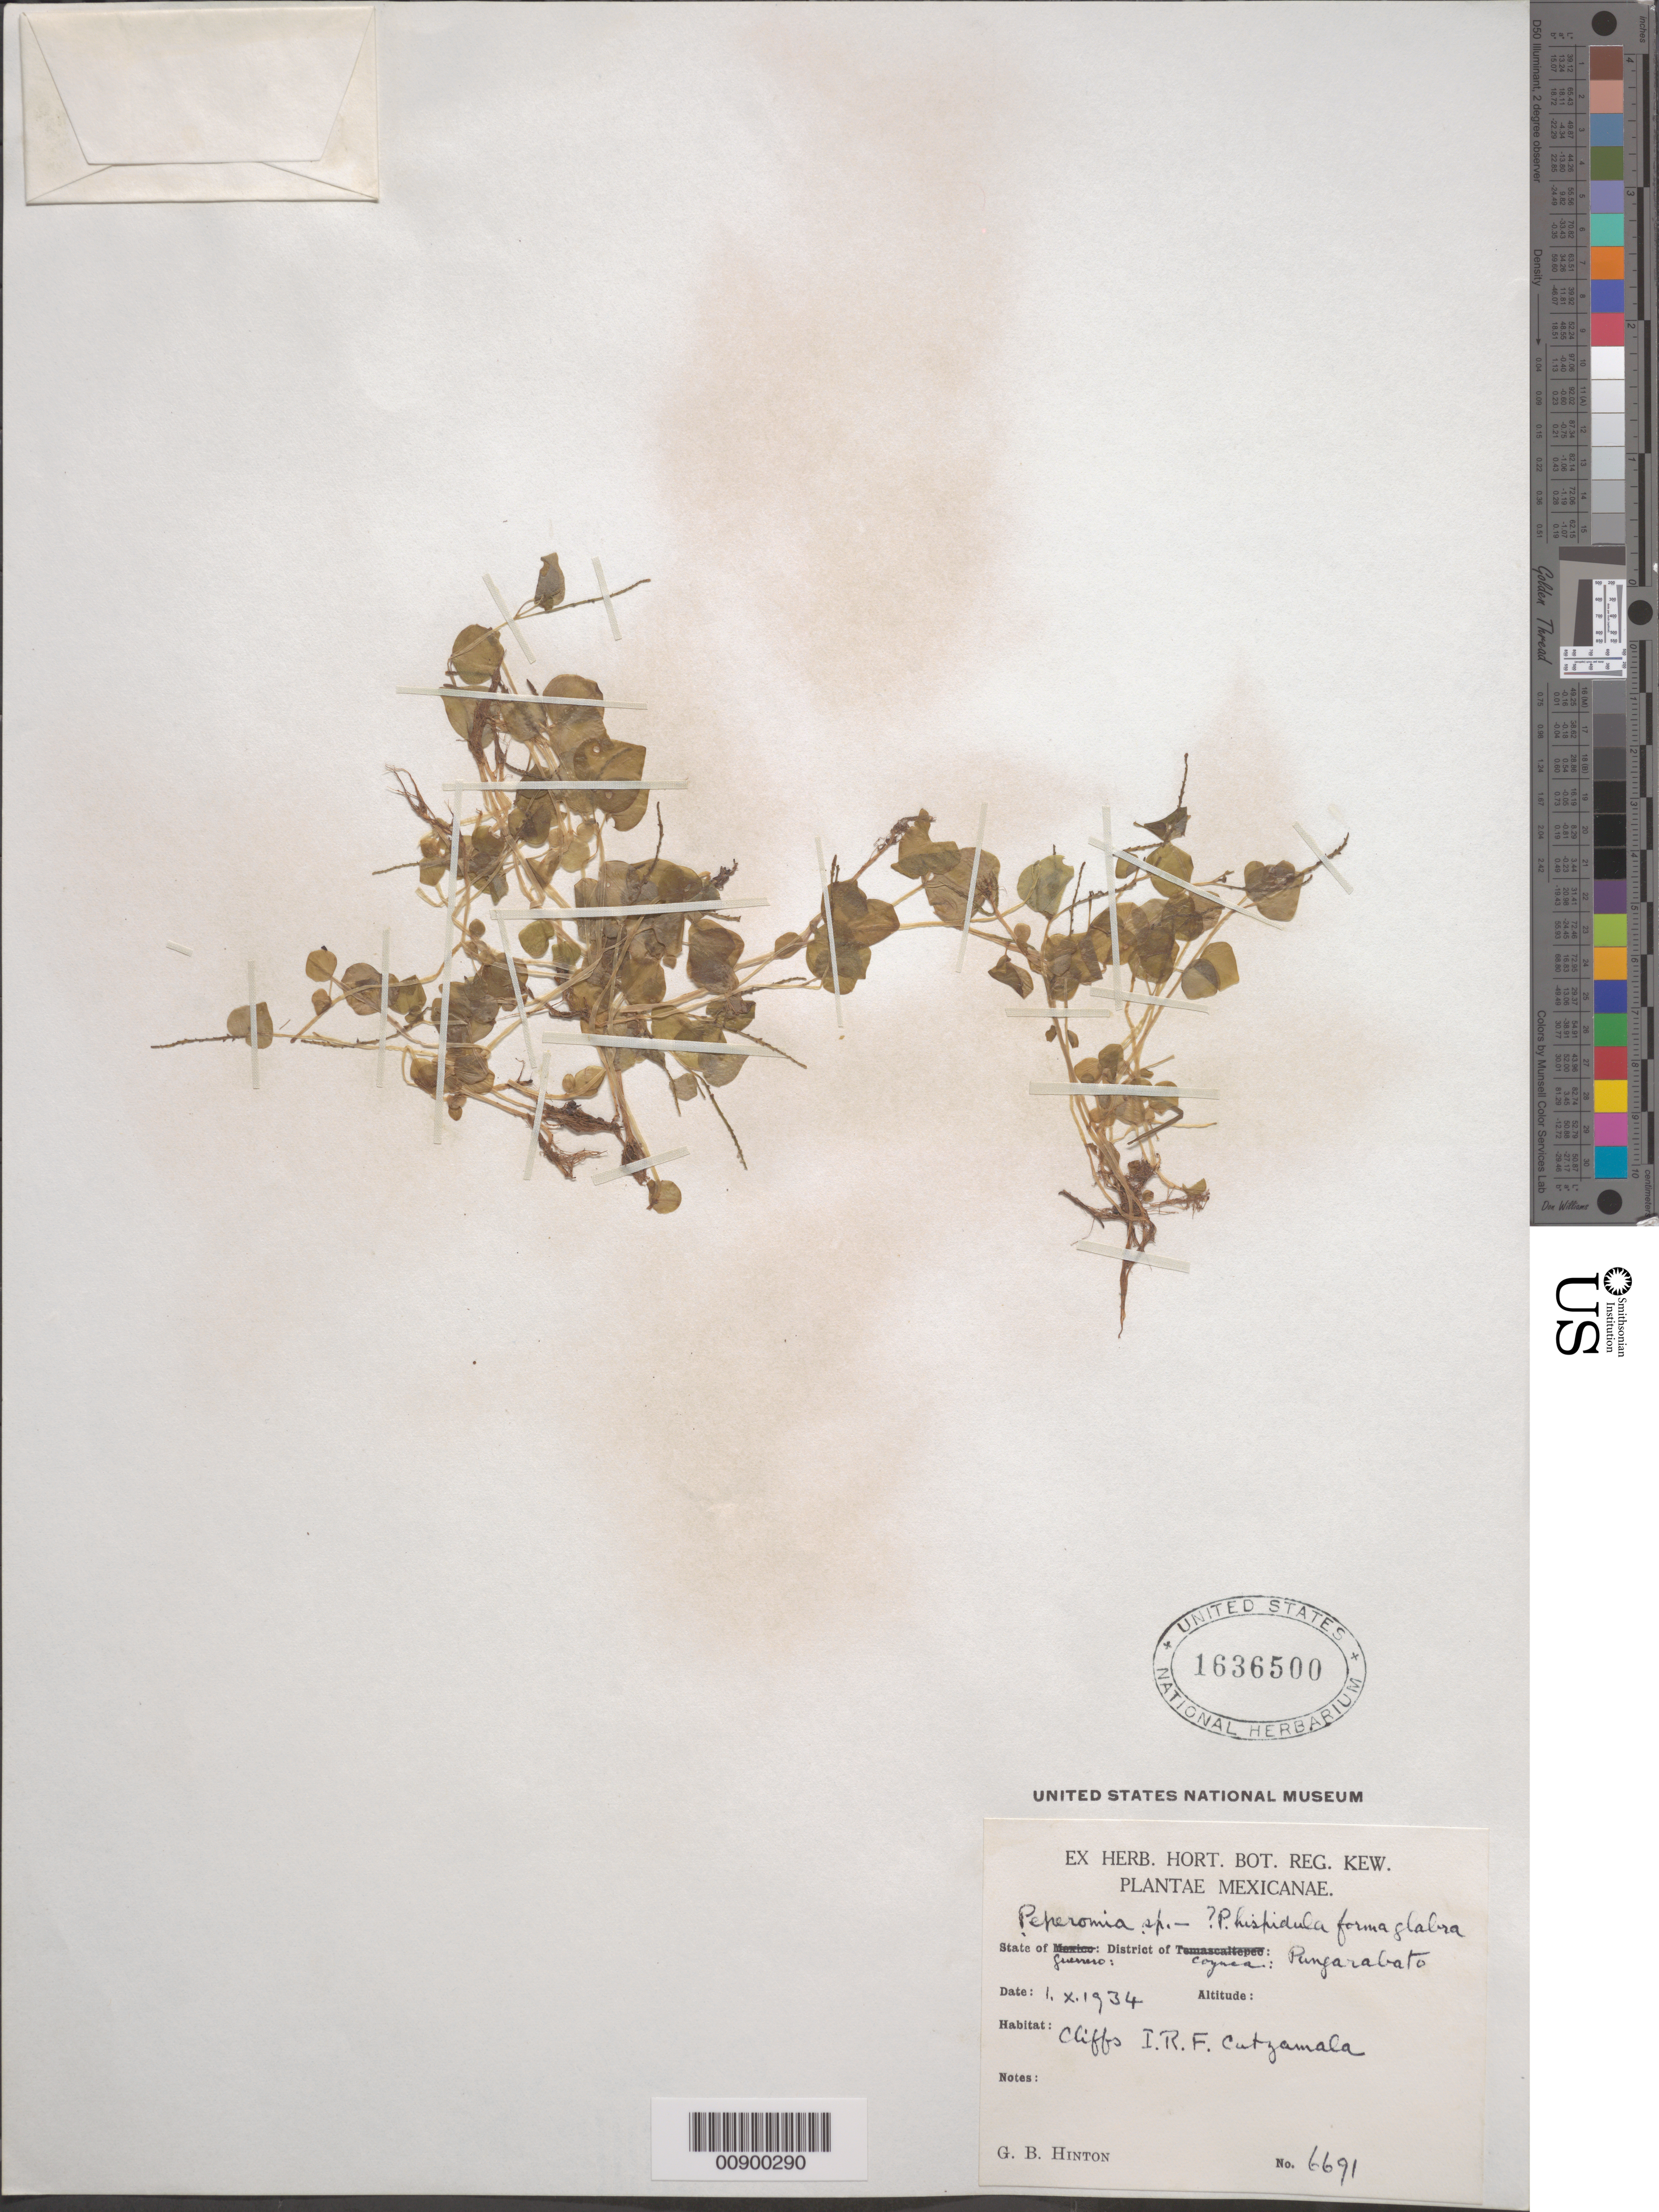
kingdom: Plantae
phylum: Tracheophyta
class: Magnoliopsida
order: Piperales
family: Piperaceae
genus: Peperomia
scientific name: Peperomia pellucida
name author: (L.) Kunth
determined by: Jiménez, José Estaban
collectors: G. B. Hinton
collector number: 6691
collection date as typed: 01 Oct 1934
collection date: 1934-10-01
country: Mexico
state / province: Guerrero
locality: Guerrero: District Coyuca: Pungarabato. I.R.F. Cutzamala.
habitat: Cliffs I.R.F. Cutzamala.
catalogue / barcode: US 1636500